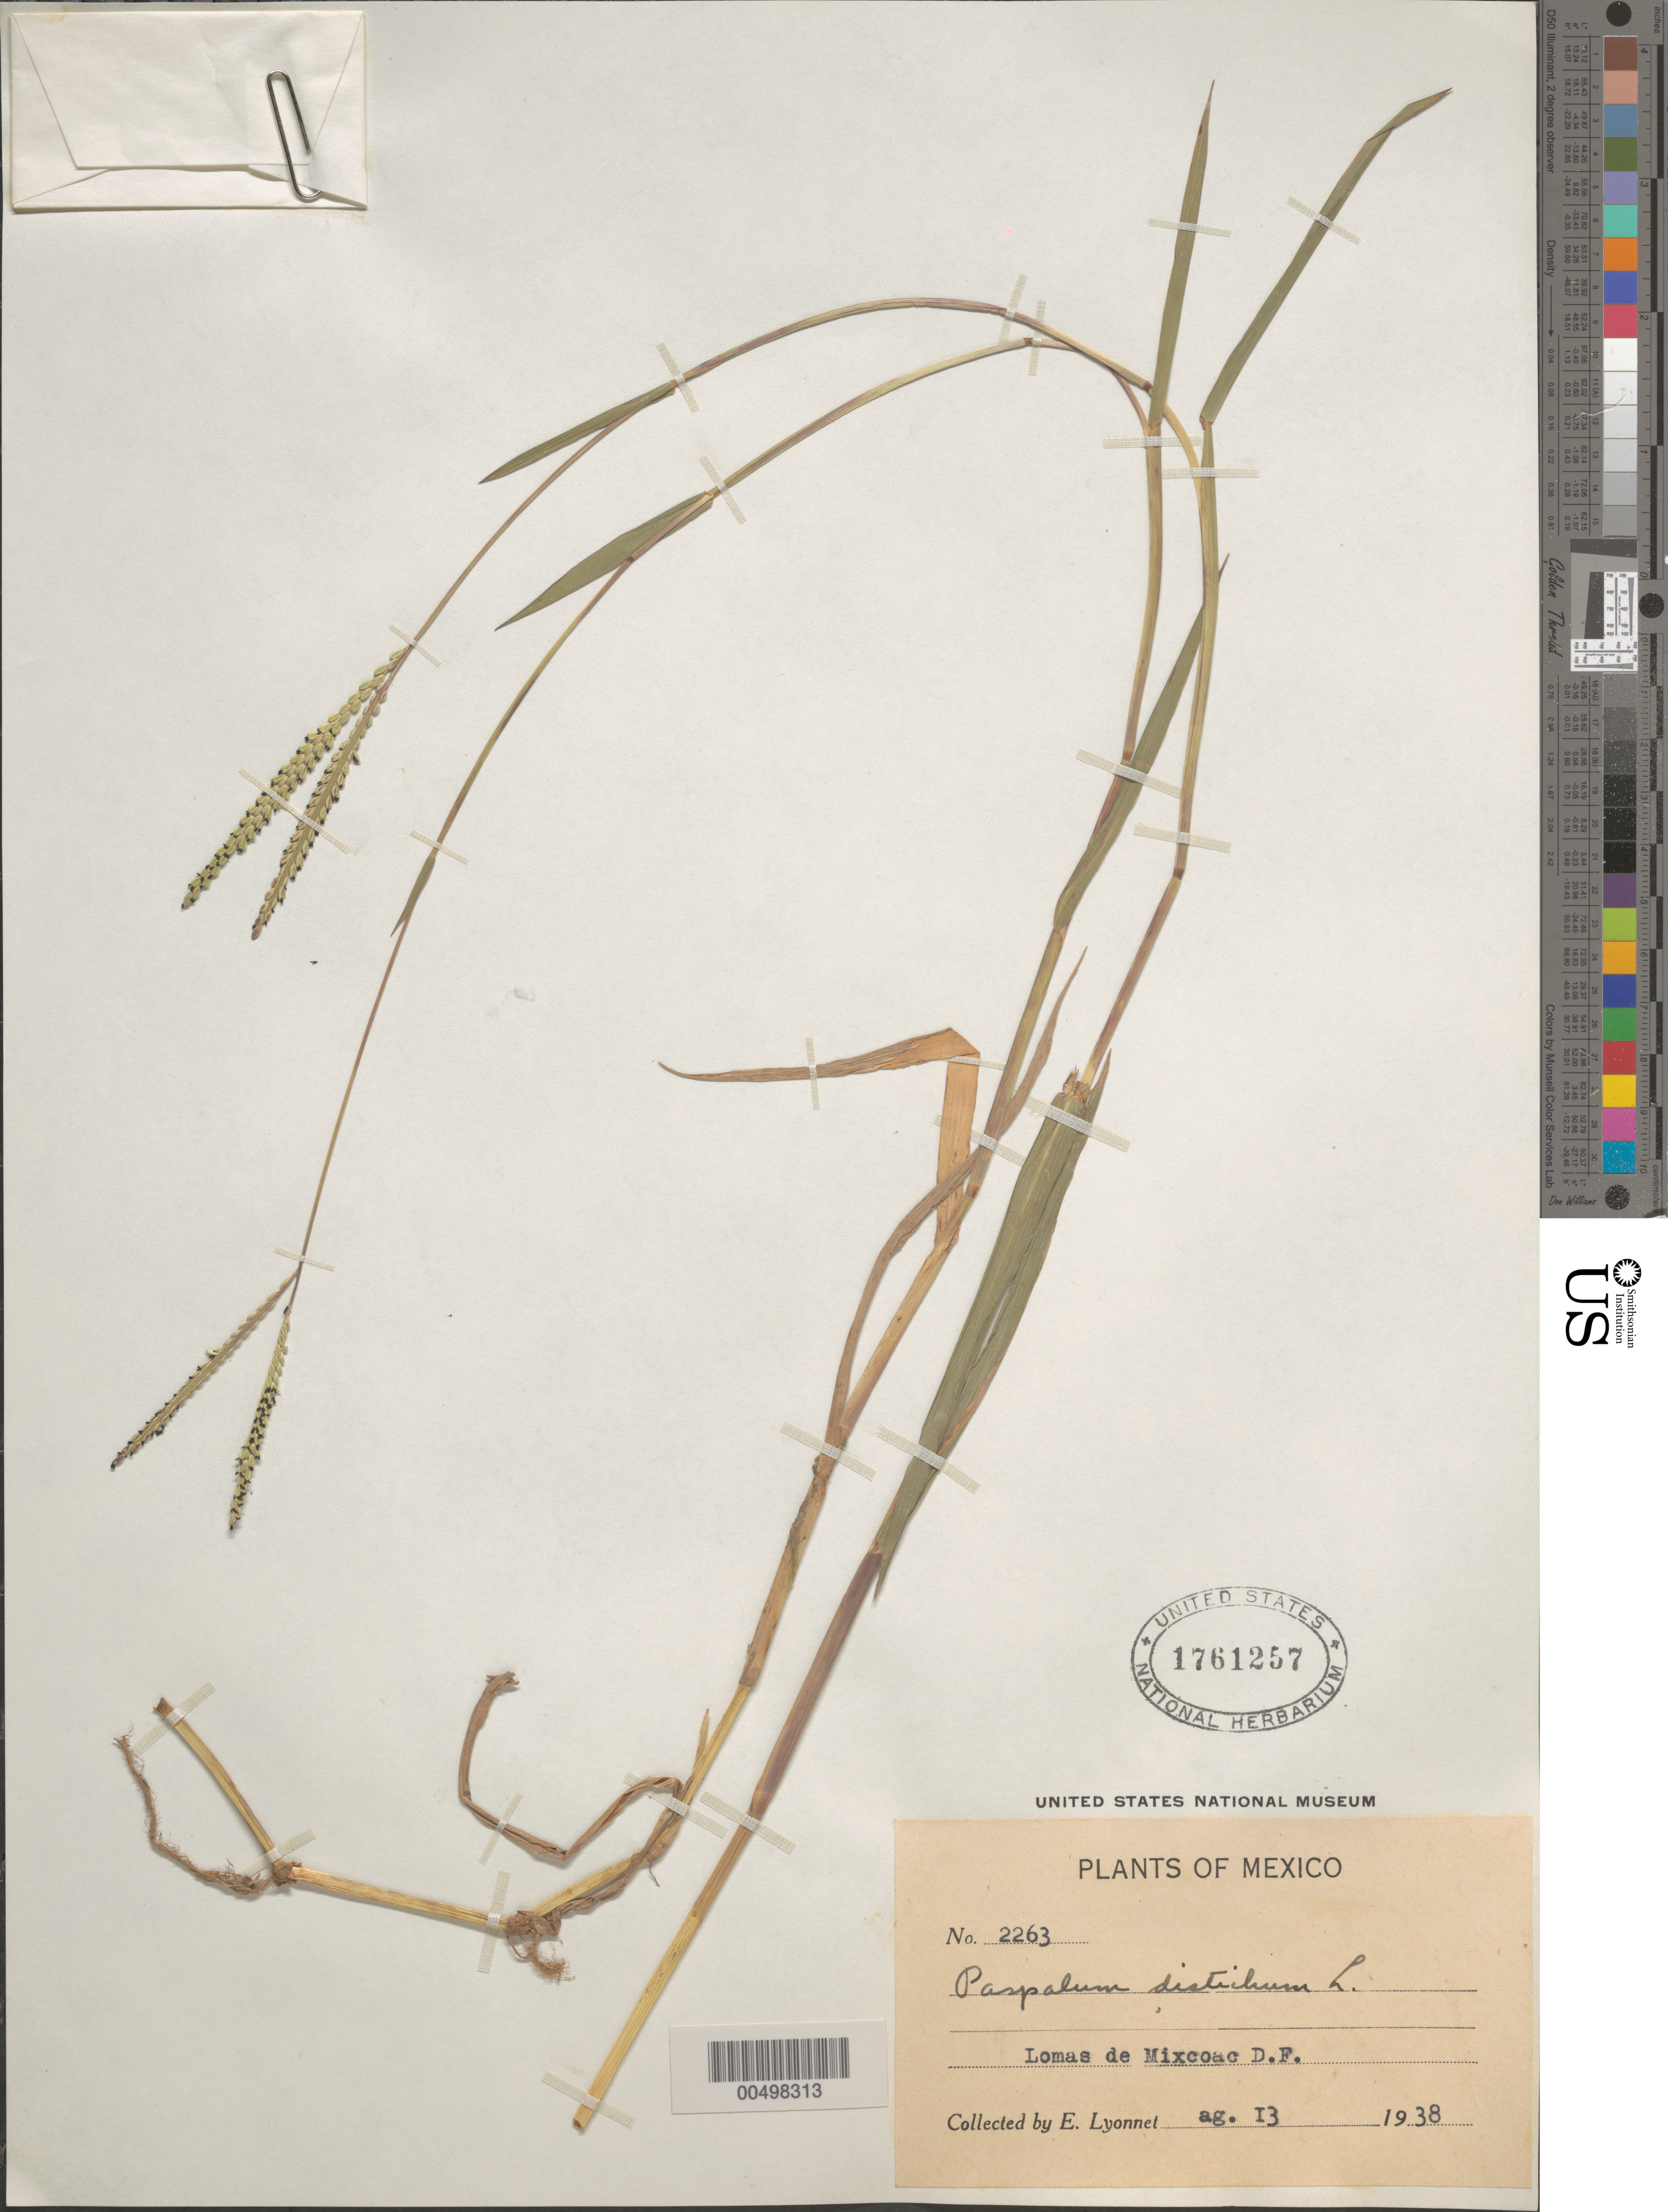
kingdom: Plantae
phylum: Tracheophyta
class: Liliopsida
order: Poales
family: Poaceae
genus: Paspalum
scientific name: Paspalum paspaloides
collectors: Bro. E. Lyonnet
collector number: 2263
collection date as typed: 13 Aug 1938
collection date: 1938-08-13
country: Mexico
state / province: Distrito Federal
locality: Lomas de Mixcoac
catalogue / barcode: US 1761257